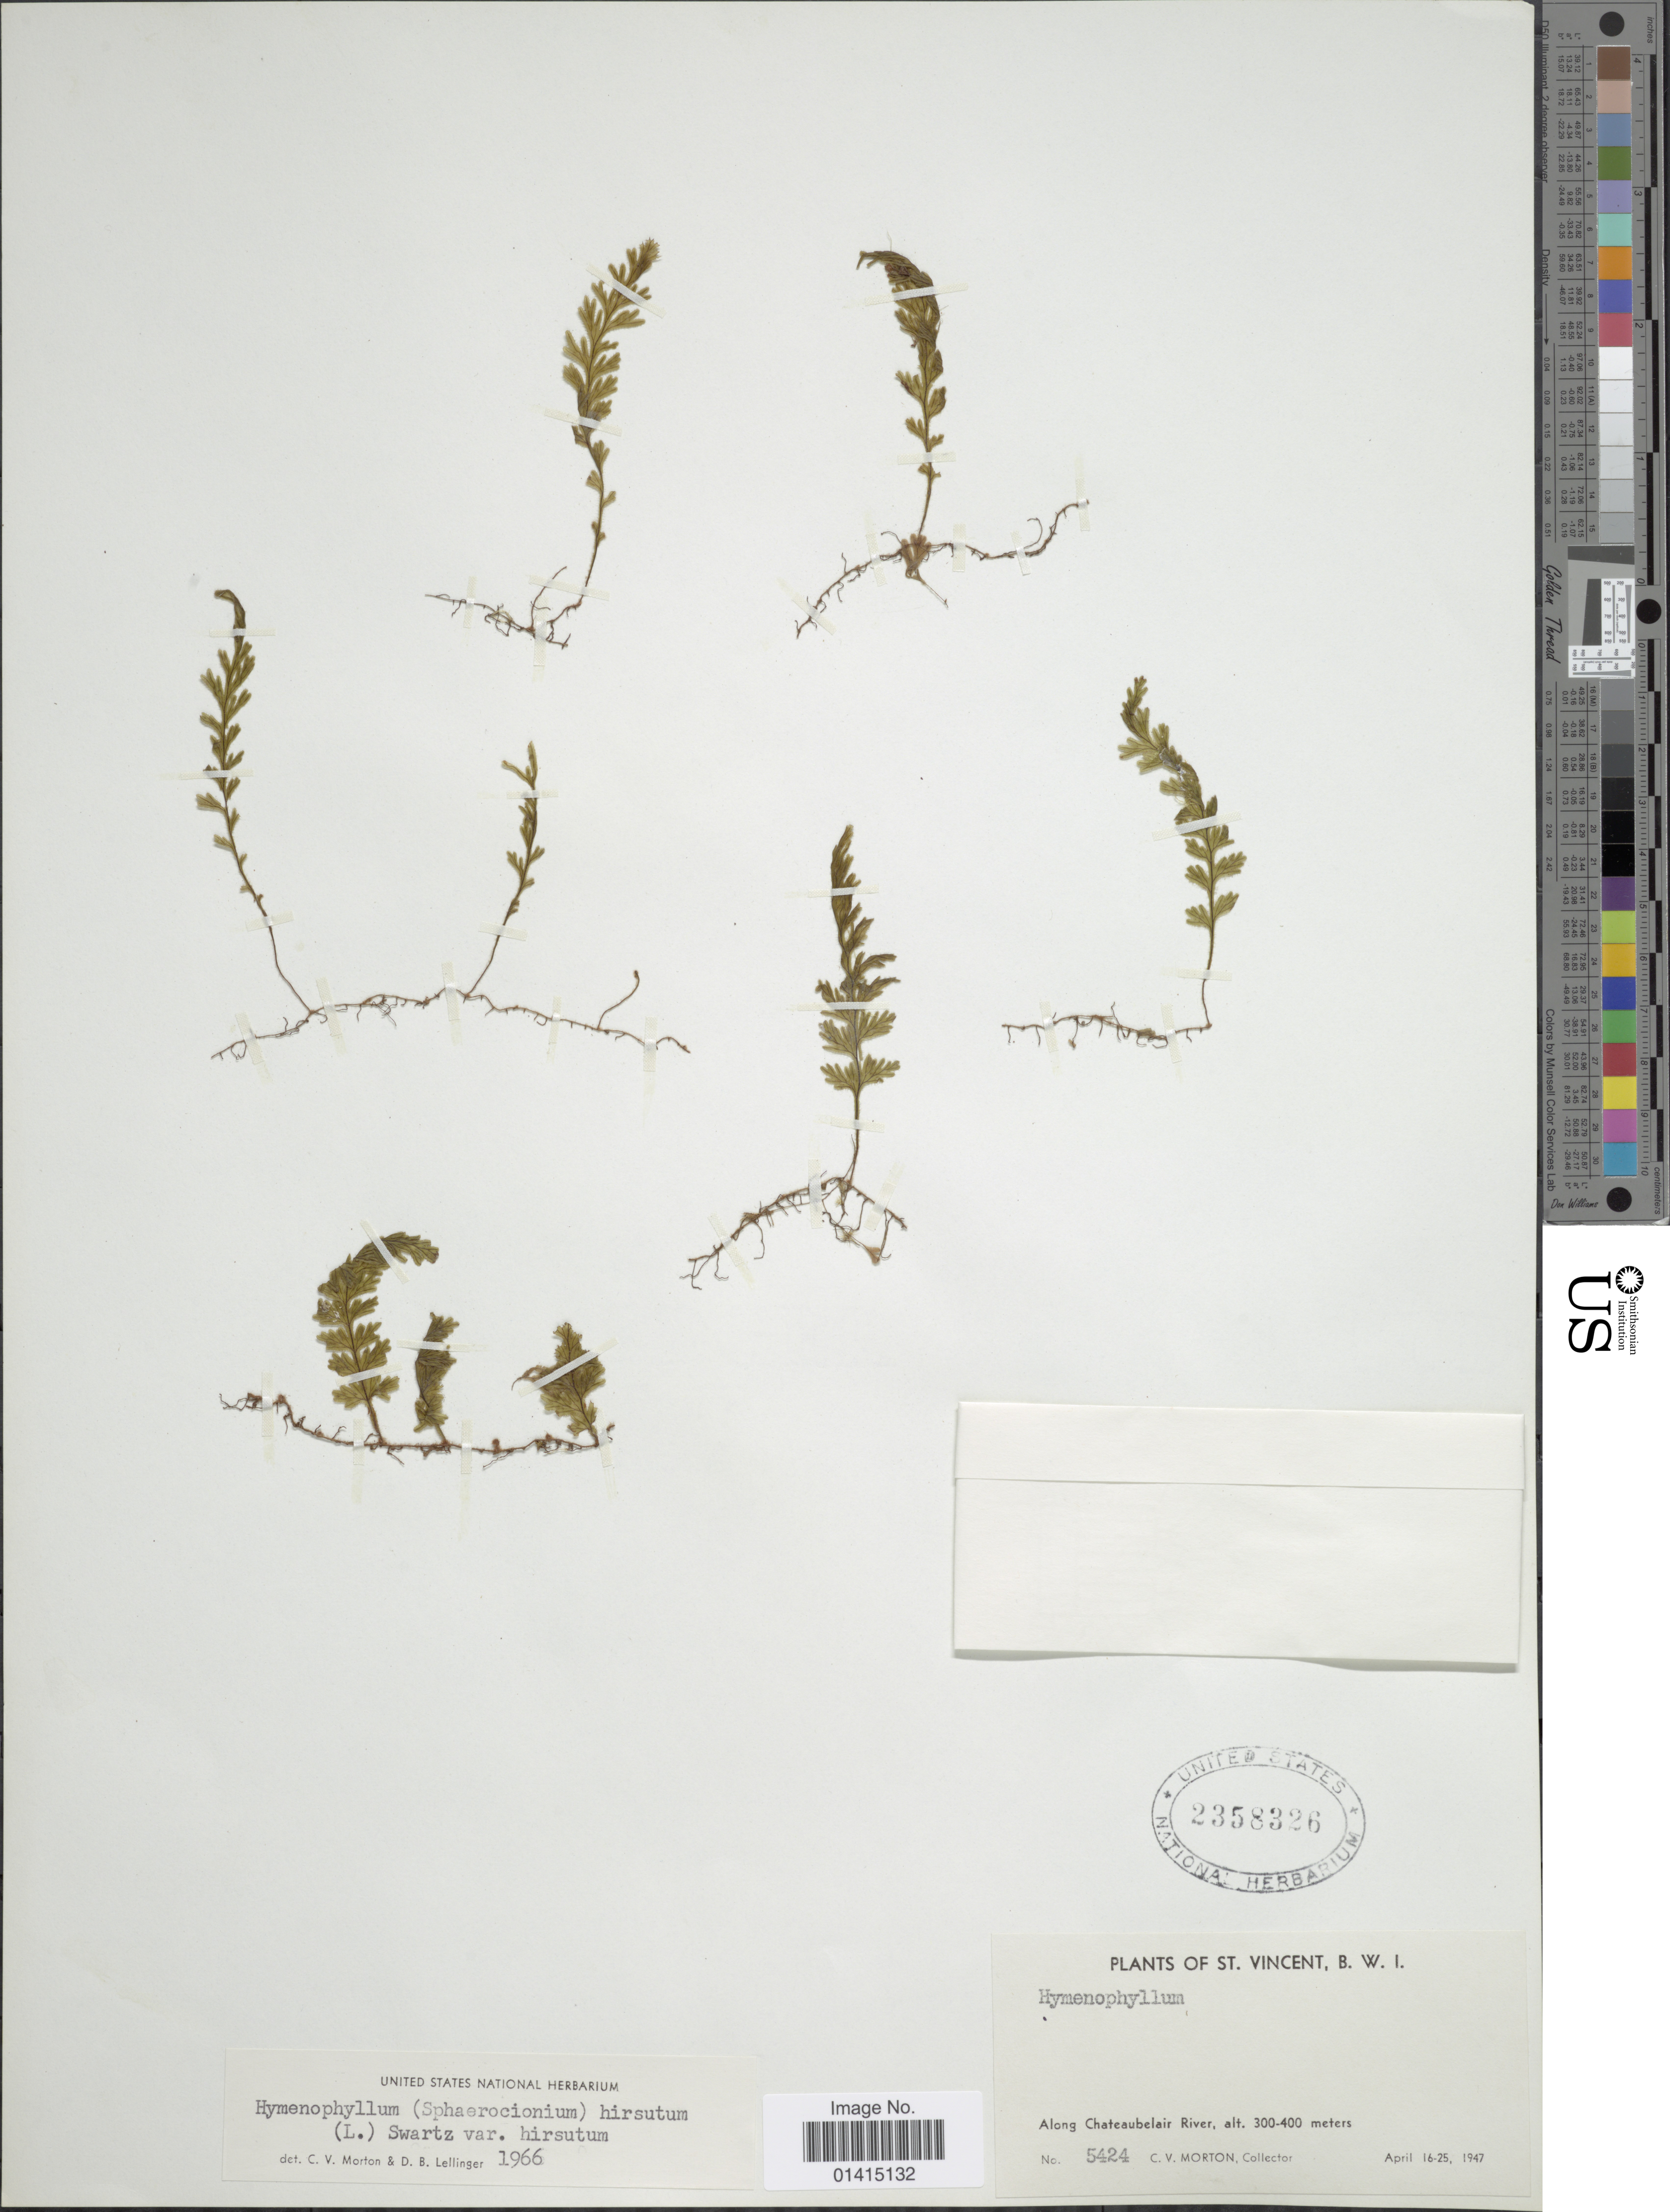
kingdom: Plantae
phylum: Tracheophyta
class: Polypodiopsida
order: Hymenophyllales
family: Hymenophyllaceae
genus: Hymenophyllum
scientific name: Hymenophyllum hirsutum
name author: (L.) Sw.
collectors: C. V. Morton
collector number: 5424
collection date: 1947-04-16/1947-04-25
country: St. Vincent - Grenadines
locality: St. Vincent, B.W.I., Along Chateaubelair river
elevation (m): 300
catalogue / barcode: US 2358326